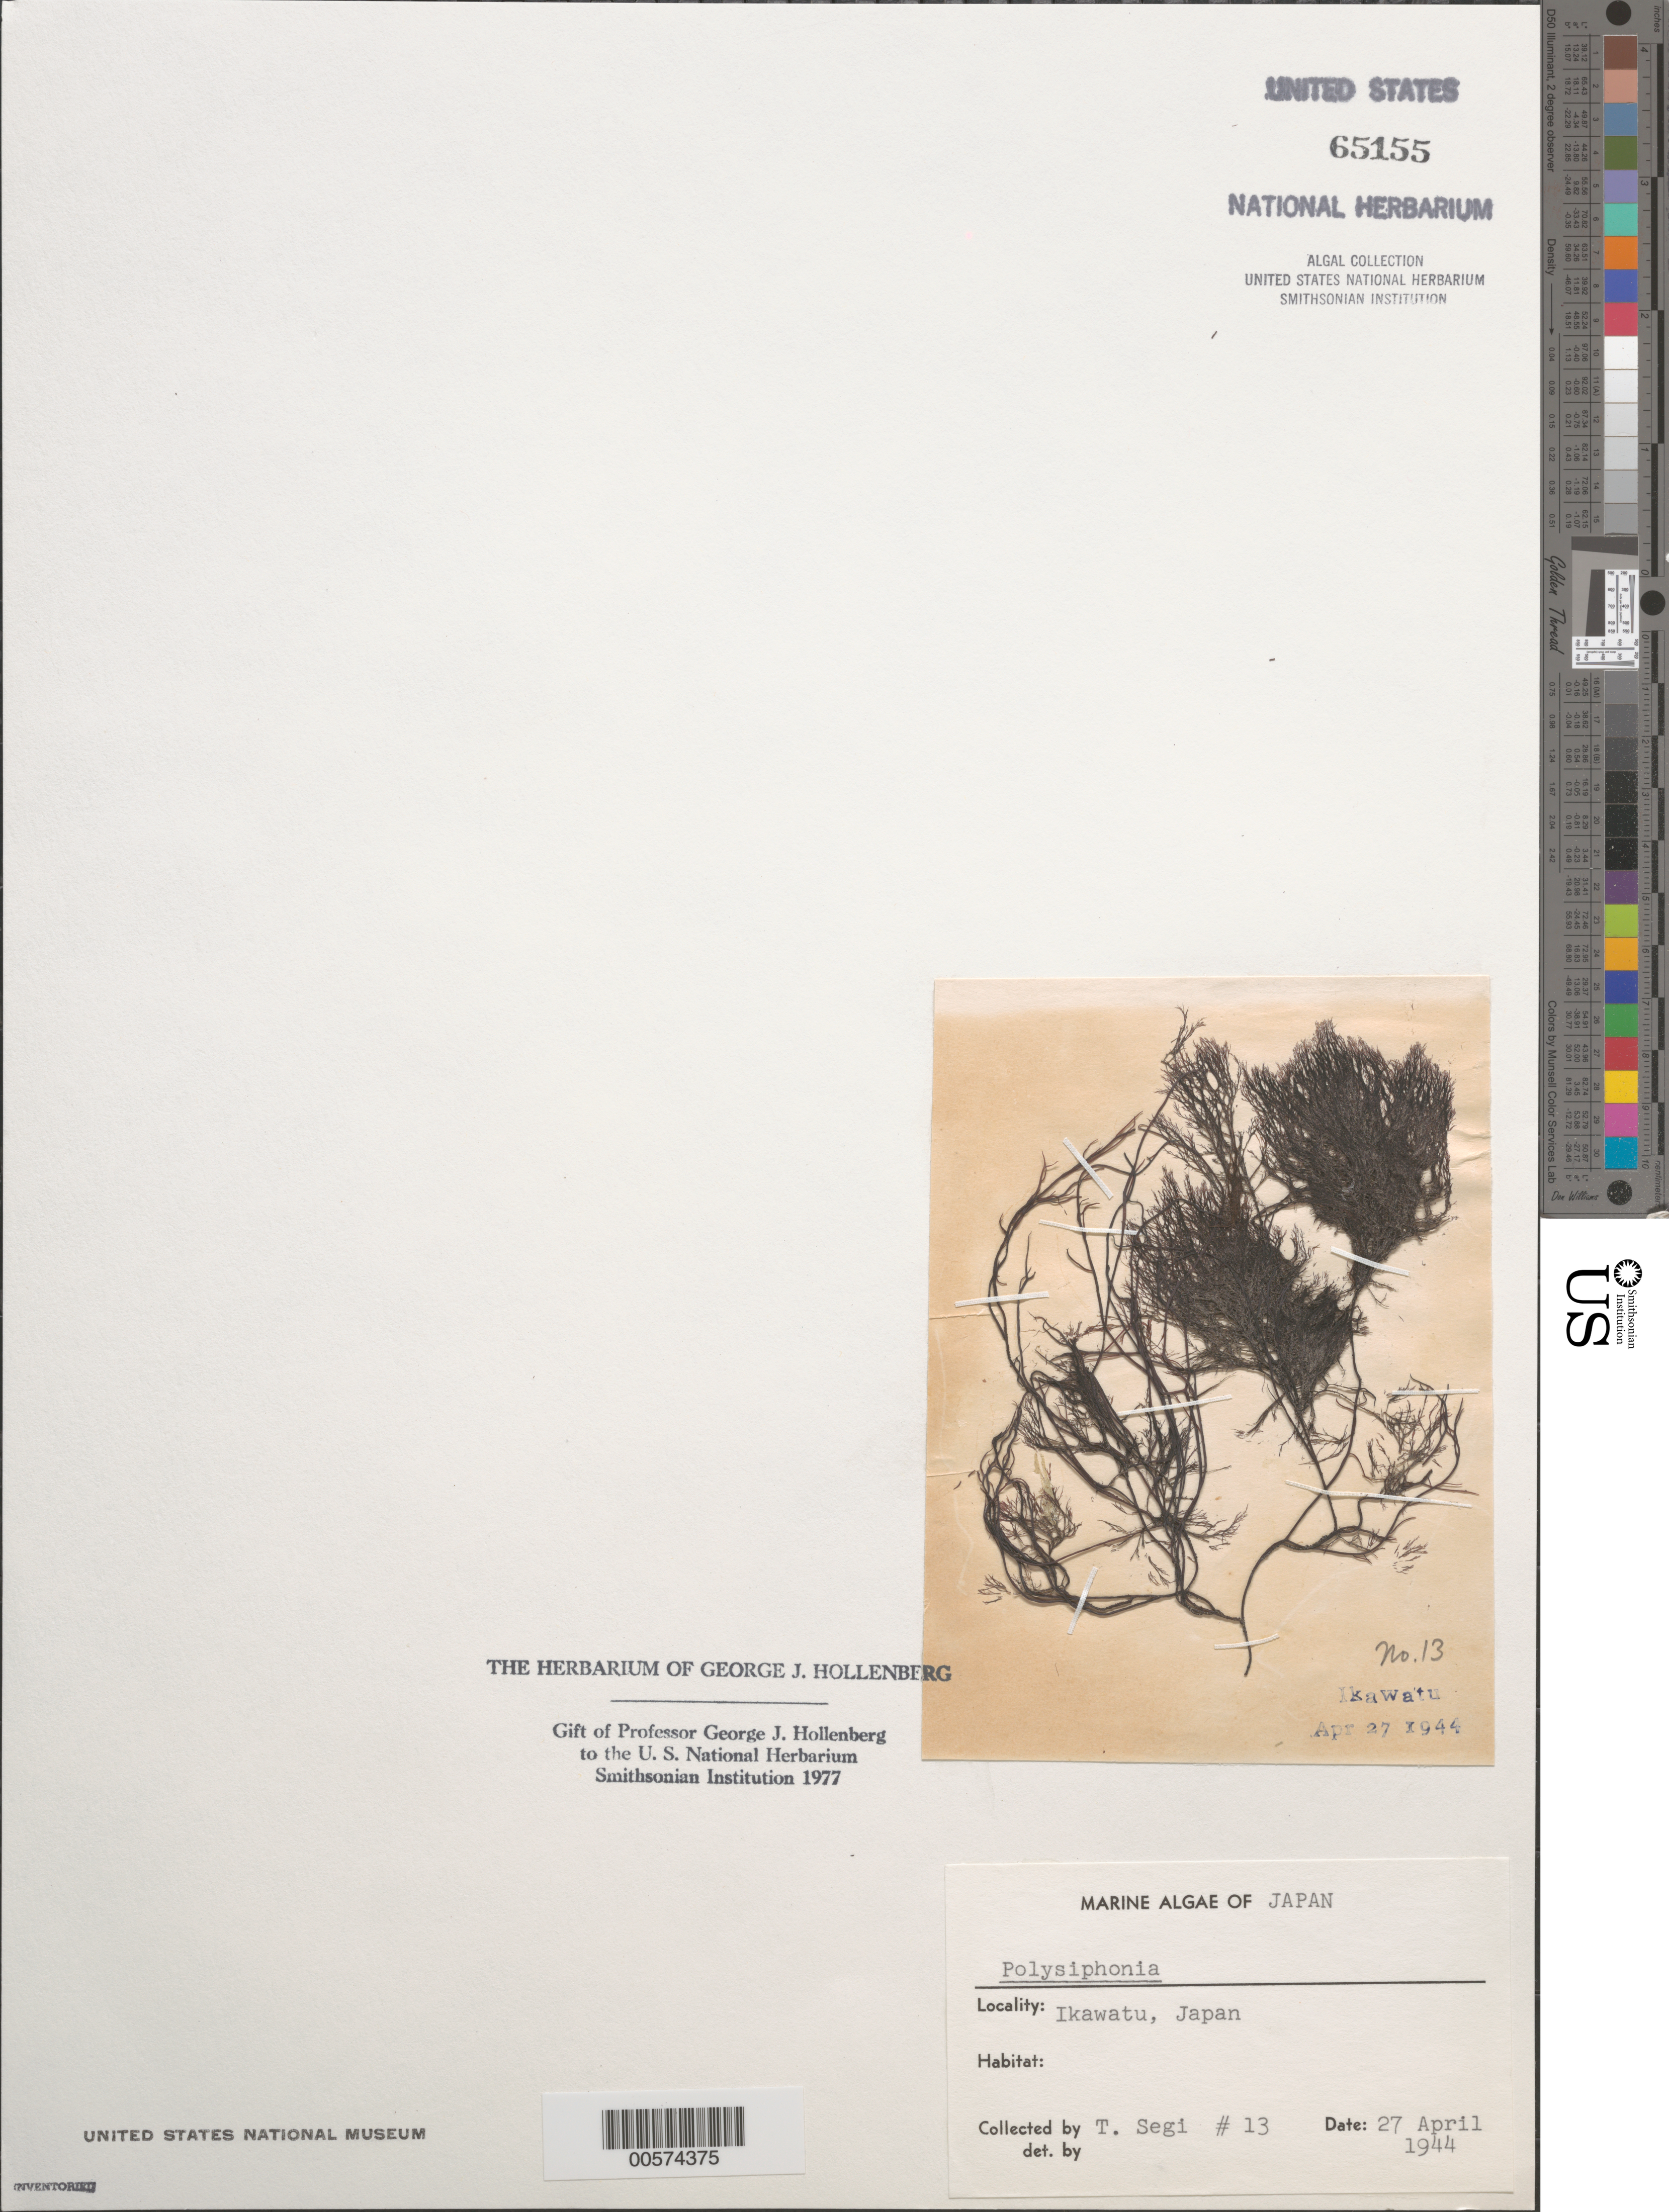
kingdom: Plantae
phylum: Rhodophyta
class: Florideophyceae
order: Ceramiales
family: Rhodomelaceae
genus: Polysiphonia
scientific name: Polysiphonia sp.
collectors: T. Segi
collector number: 13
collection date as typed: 27 Apr 1944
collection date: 1944-04-27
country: Japan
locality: Ikawatu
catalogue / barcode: US 65155